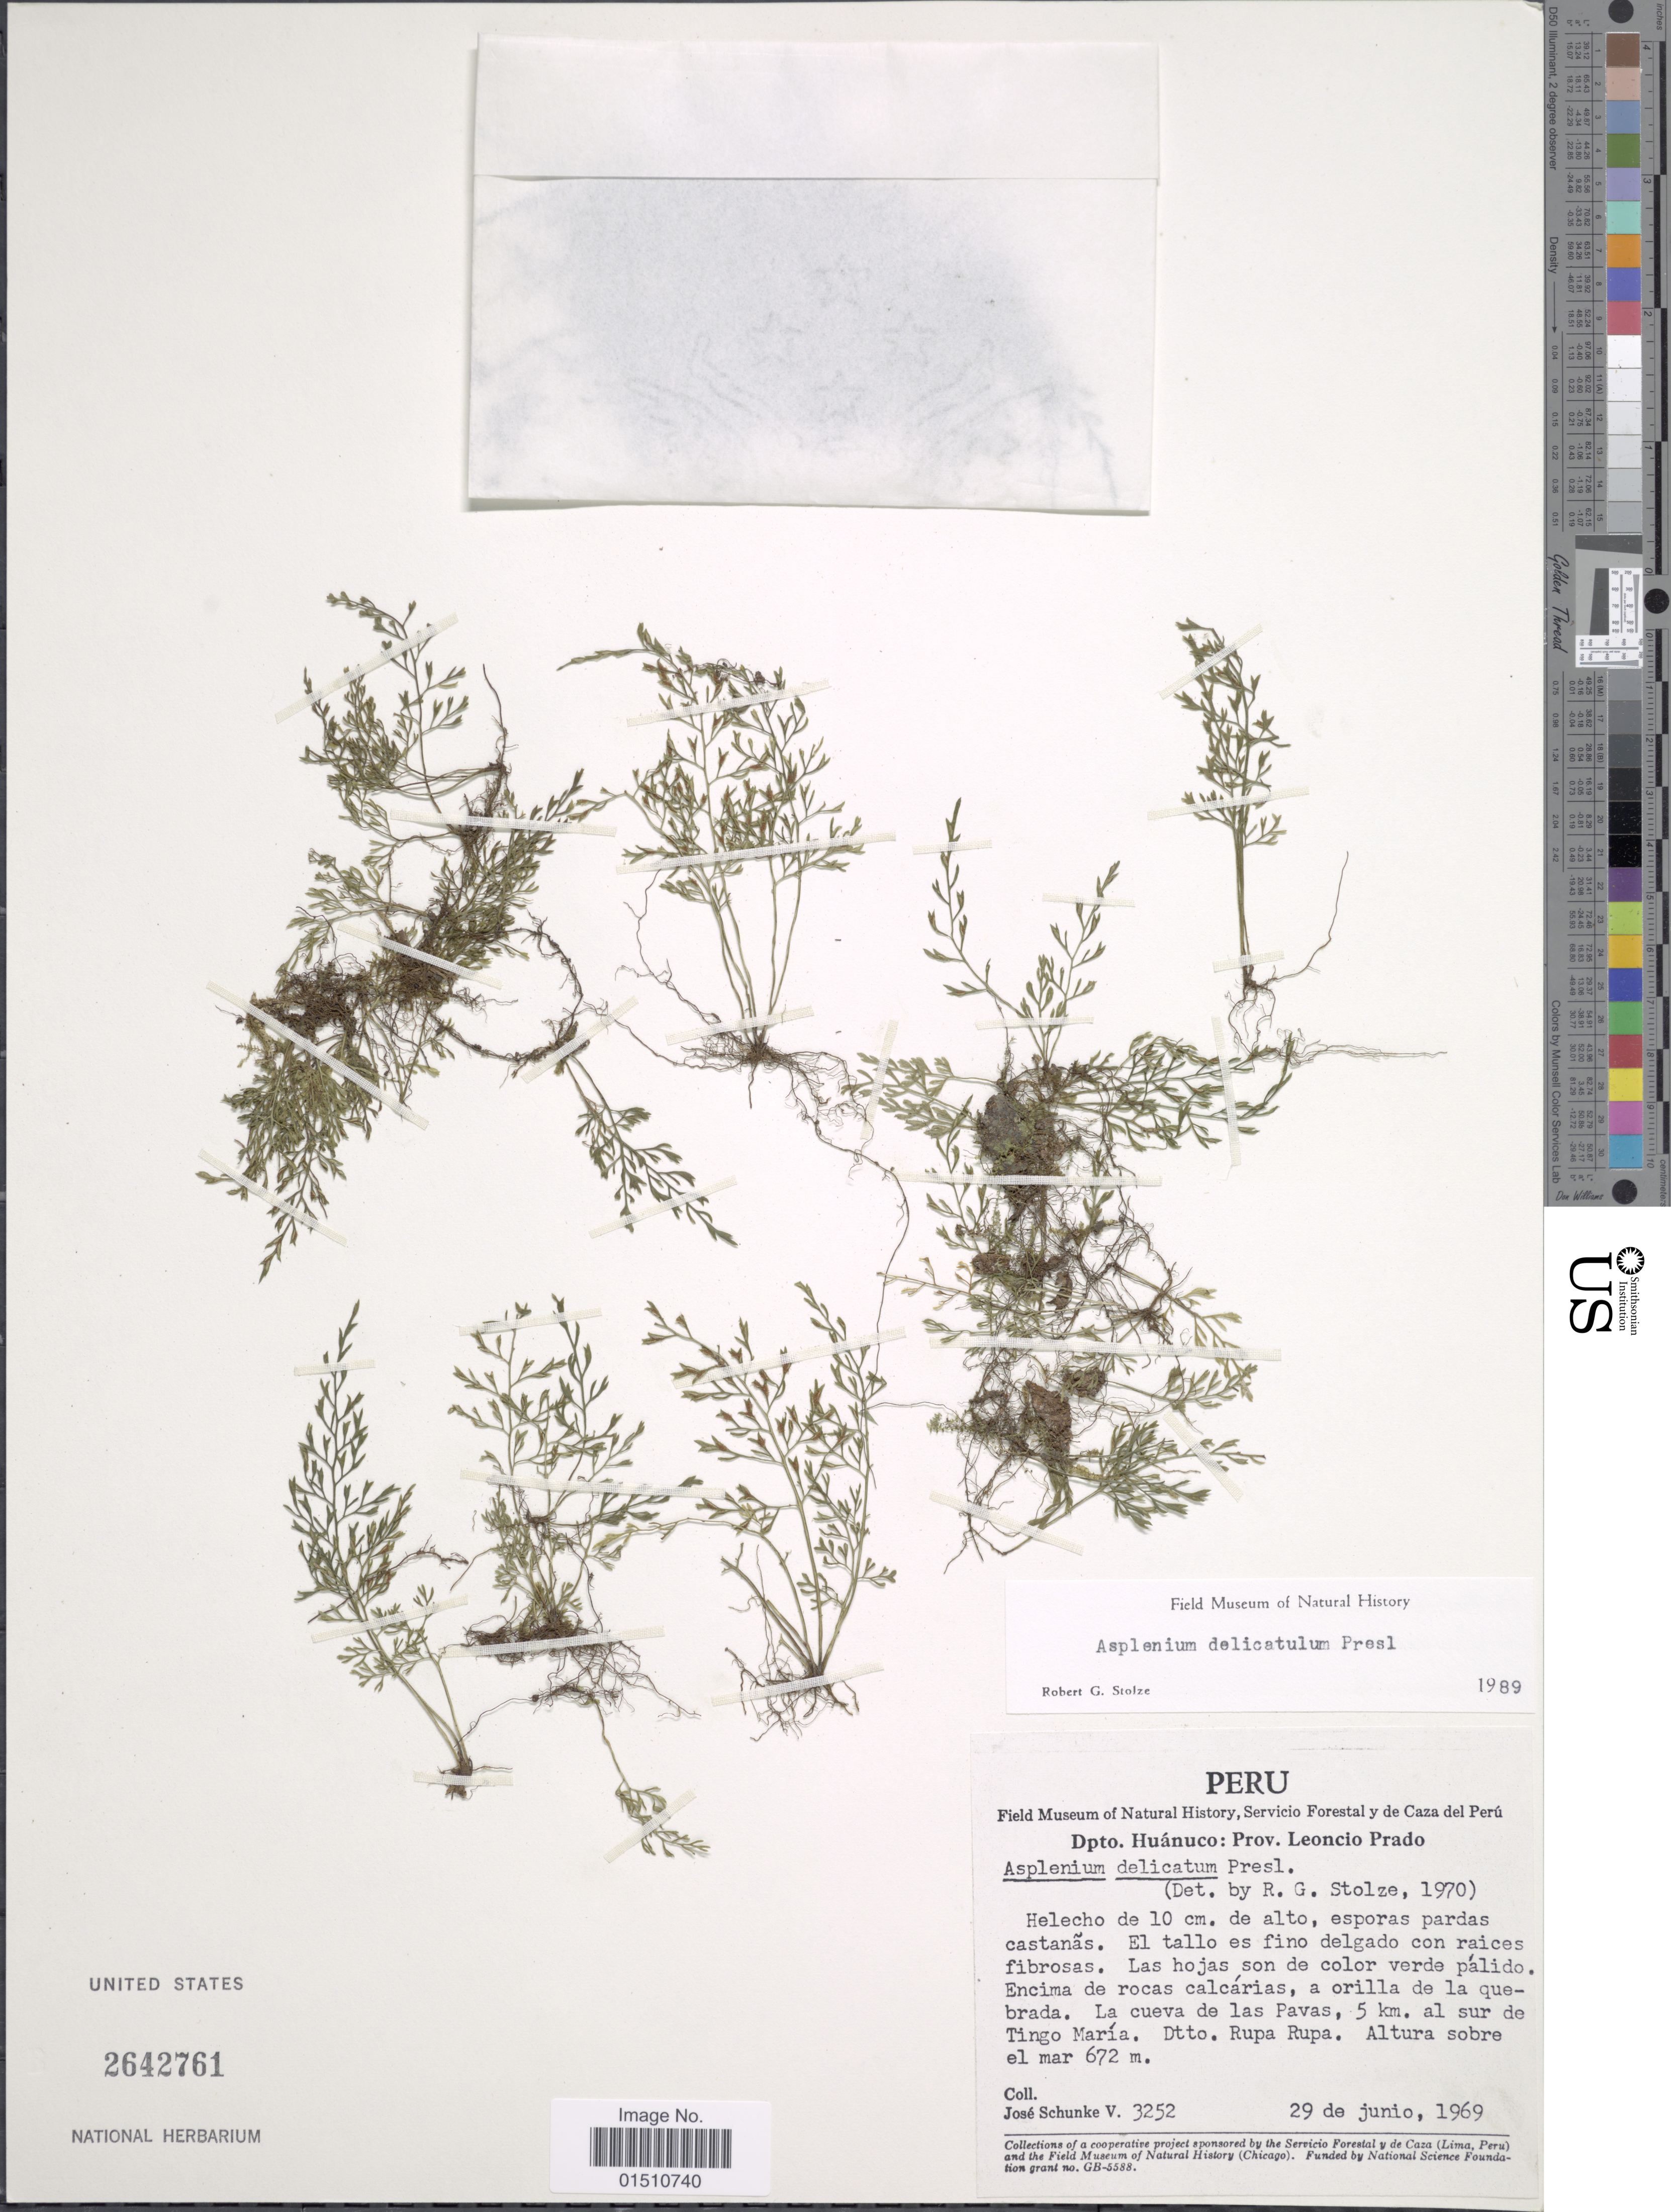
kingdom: Plantae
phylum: Tracheophyta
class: Polypodiopsida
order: Polypodiales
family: Aspleniaceae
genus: Asplenium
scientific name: Asplenium delicatulum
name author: C. Presl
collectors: J. Schunke Vigo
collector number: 3252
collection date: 1969-06-29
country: Peru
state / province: Huánuco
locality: Peru, Dpto. Huanuco: Prov. Leoncio Prado, La cueva de las Pavas, 5 km. al sur de Tingo Maria. Dtto. Rupa Rupa.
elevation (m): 672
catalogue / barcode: US 2642761